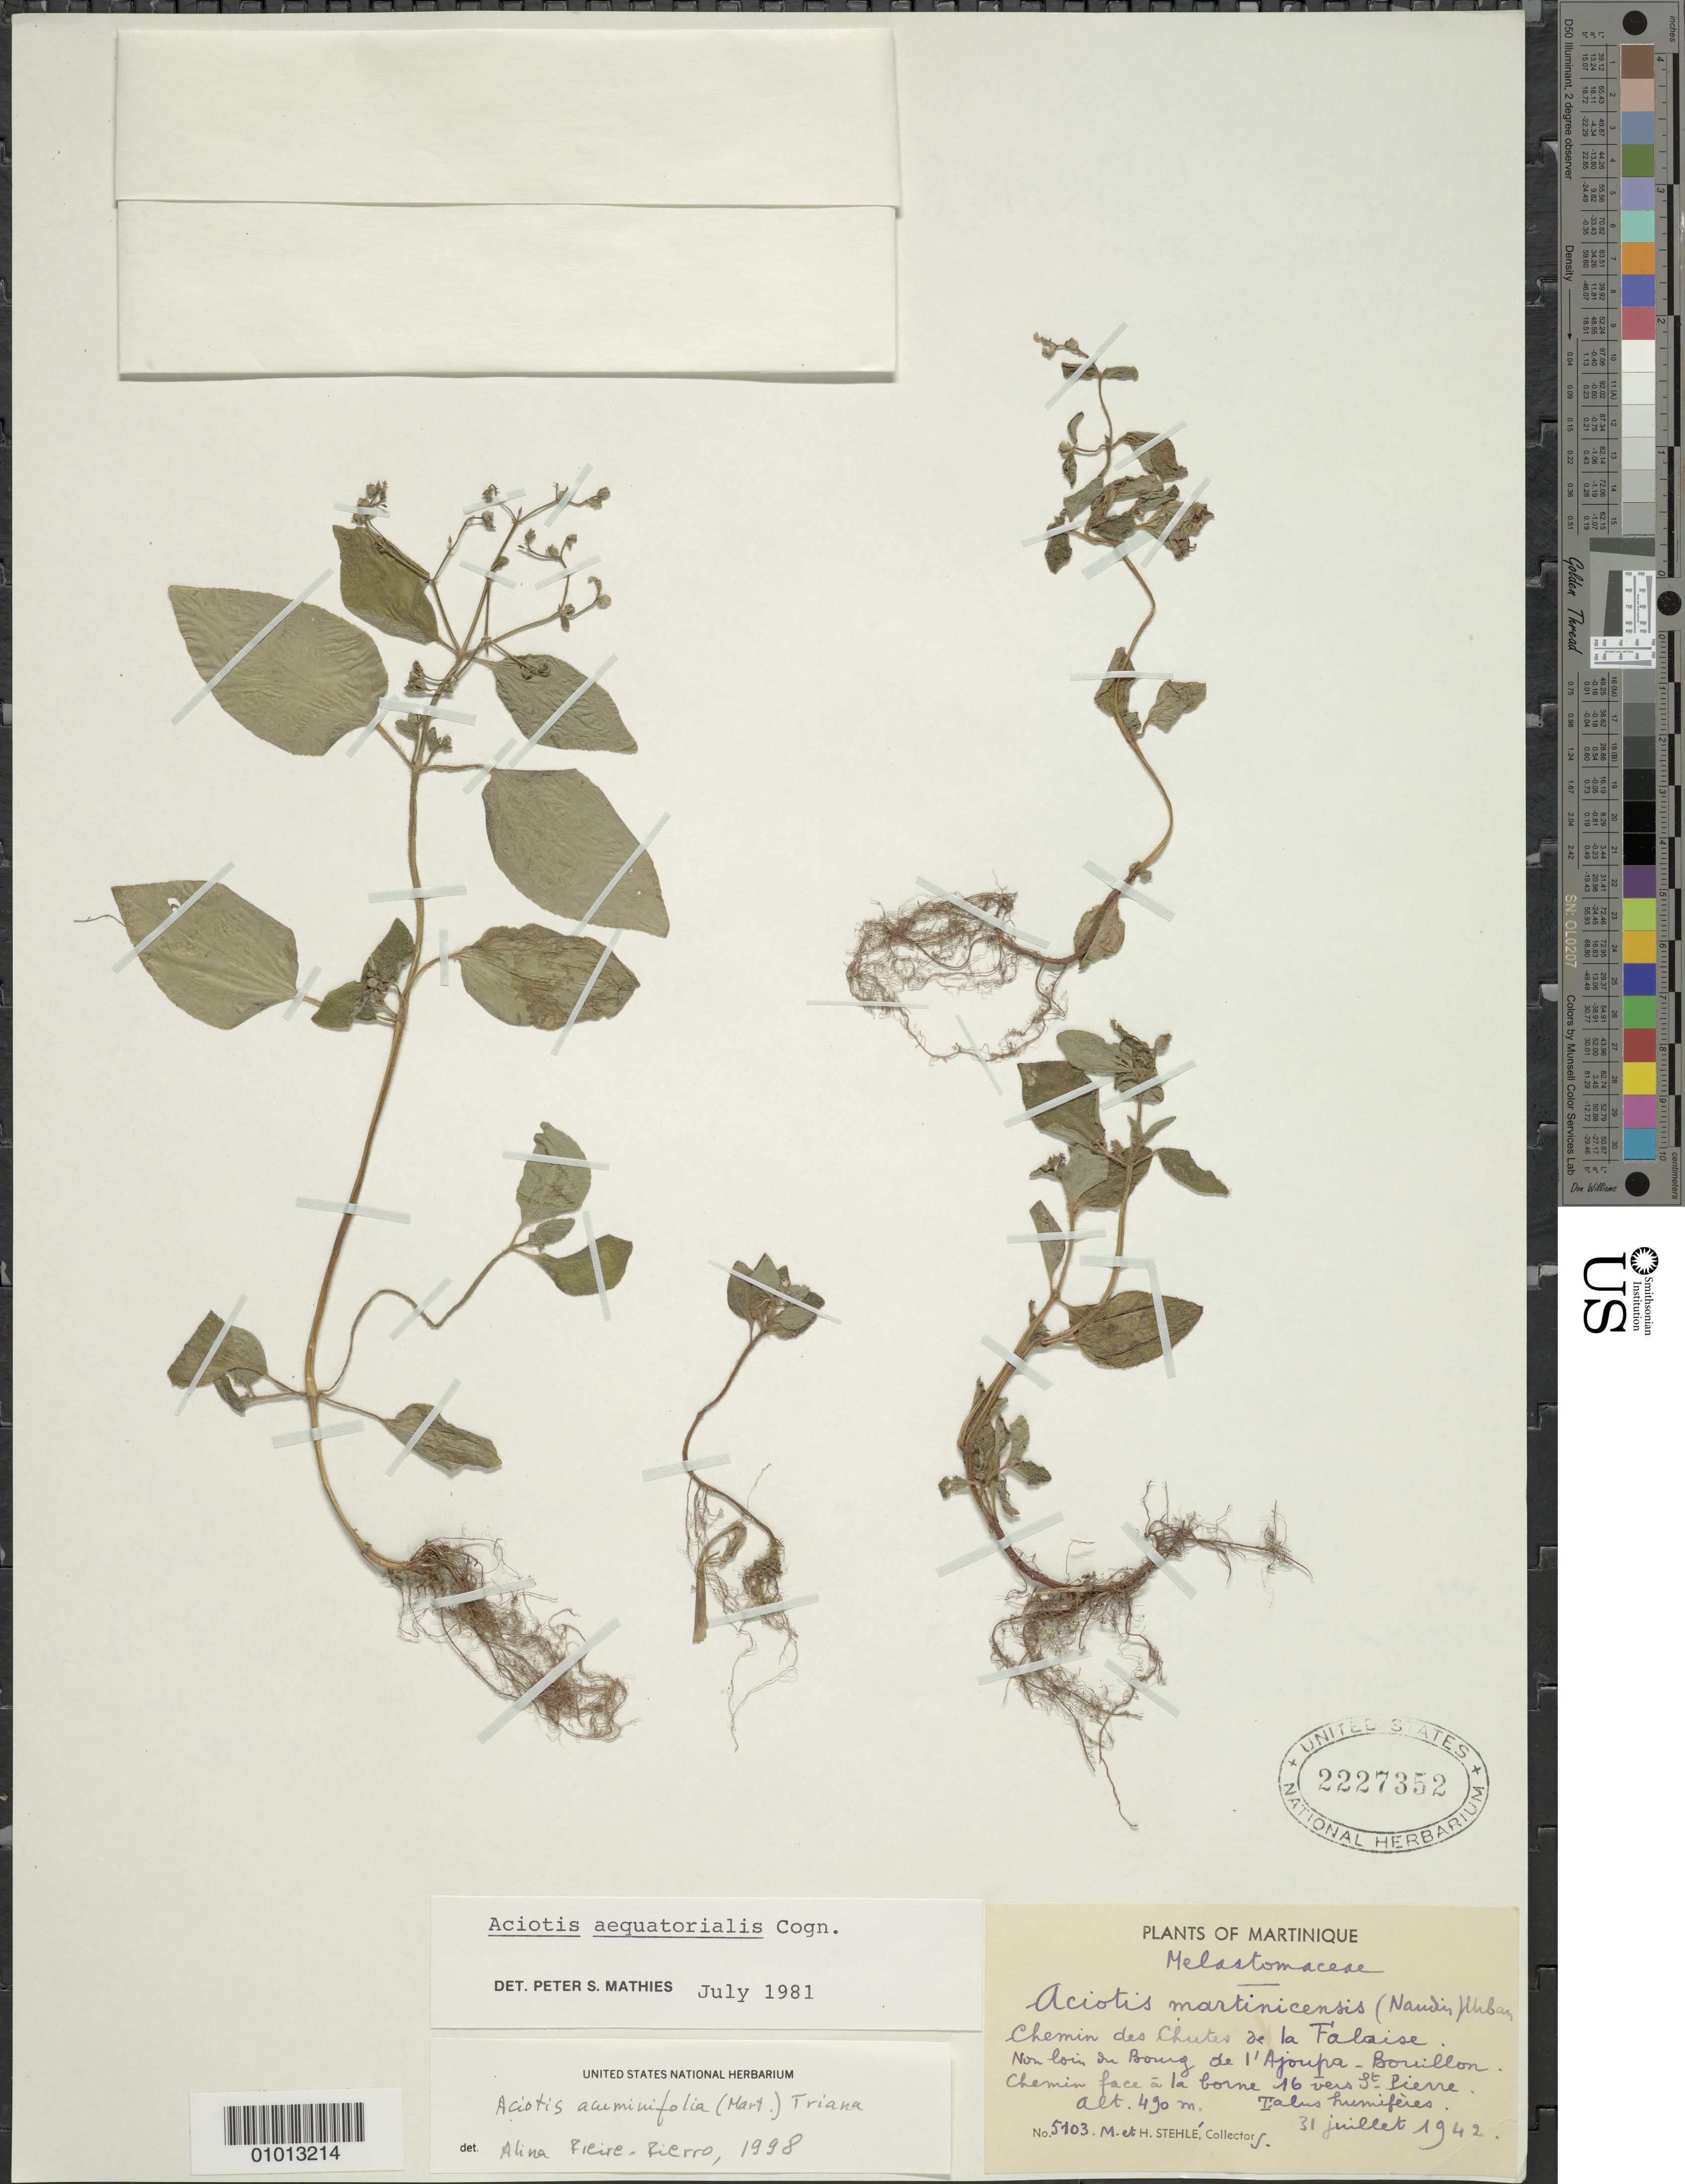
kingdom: Plantae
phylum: Tracheophyta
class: Magnoliopsida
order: Myrtales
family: Melastomataceae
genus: Aciotis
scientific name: Aciotis acuminifolia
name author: (Mart. ex DC.) Triana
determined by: Freire-Fierro, A.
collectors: H. Stehlé & M. Stehlé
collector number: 5103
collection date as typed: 31 Jul 1942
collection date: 1942-07-31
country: Martinique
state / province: Saint-Pierre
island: Martinique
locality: Chemin des Chutes de la Falaise, non loin du Bourg de l'Ajoupa-Bouillon, chemin face à la borne 16 vers St. Pierre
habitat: Talus humiféres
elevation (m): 490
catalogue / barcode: US 2227352